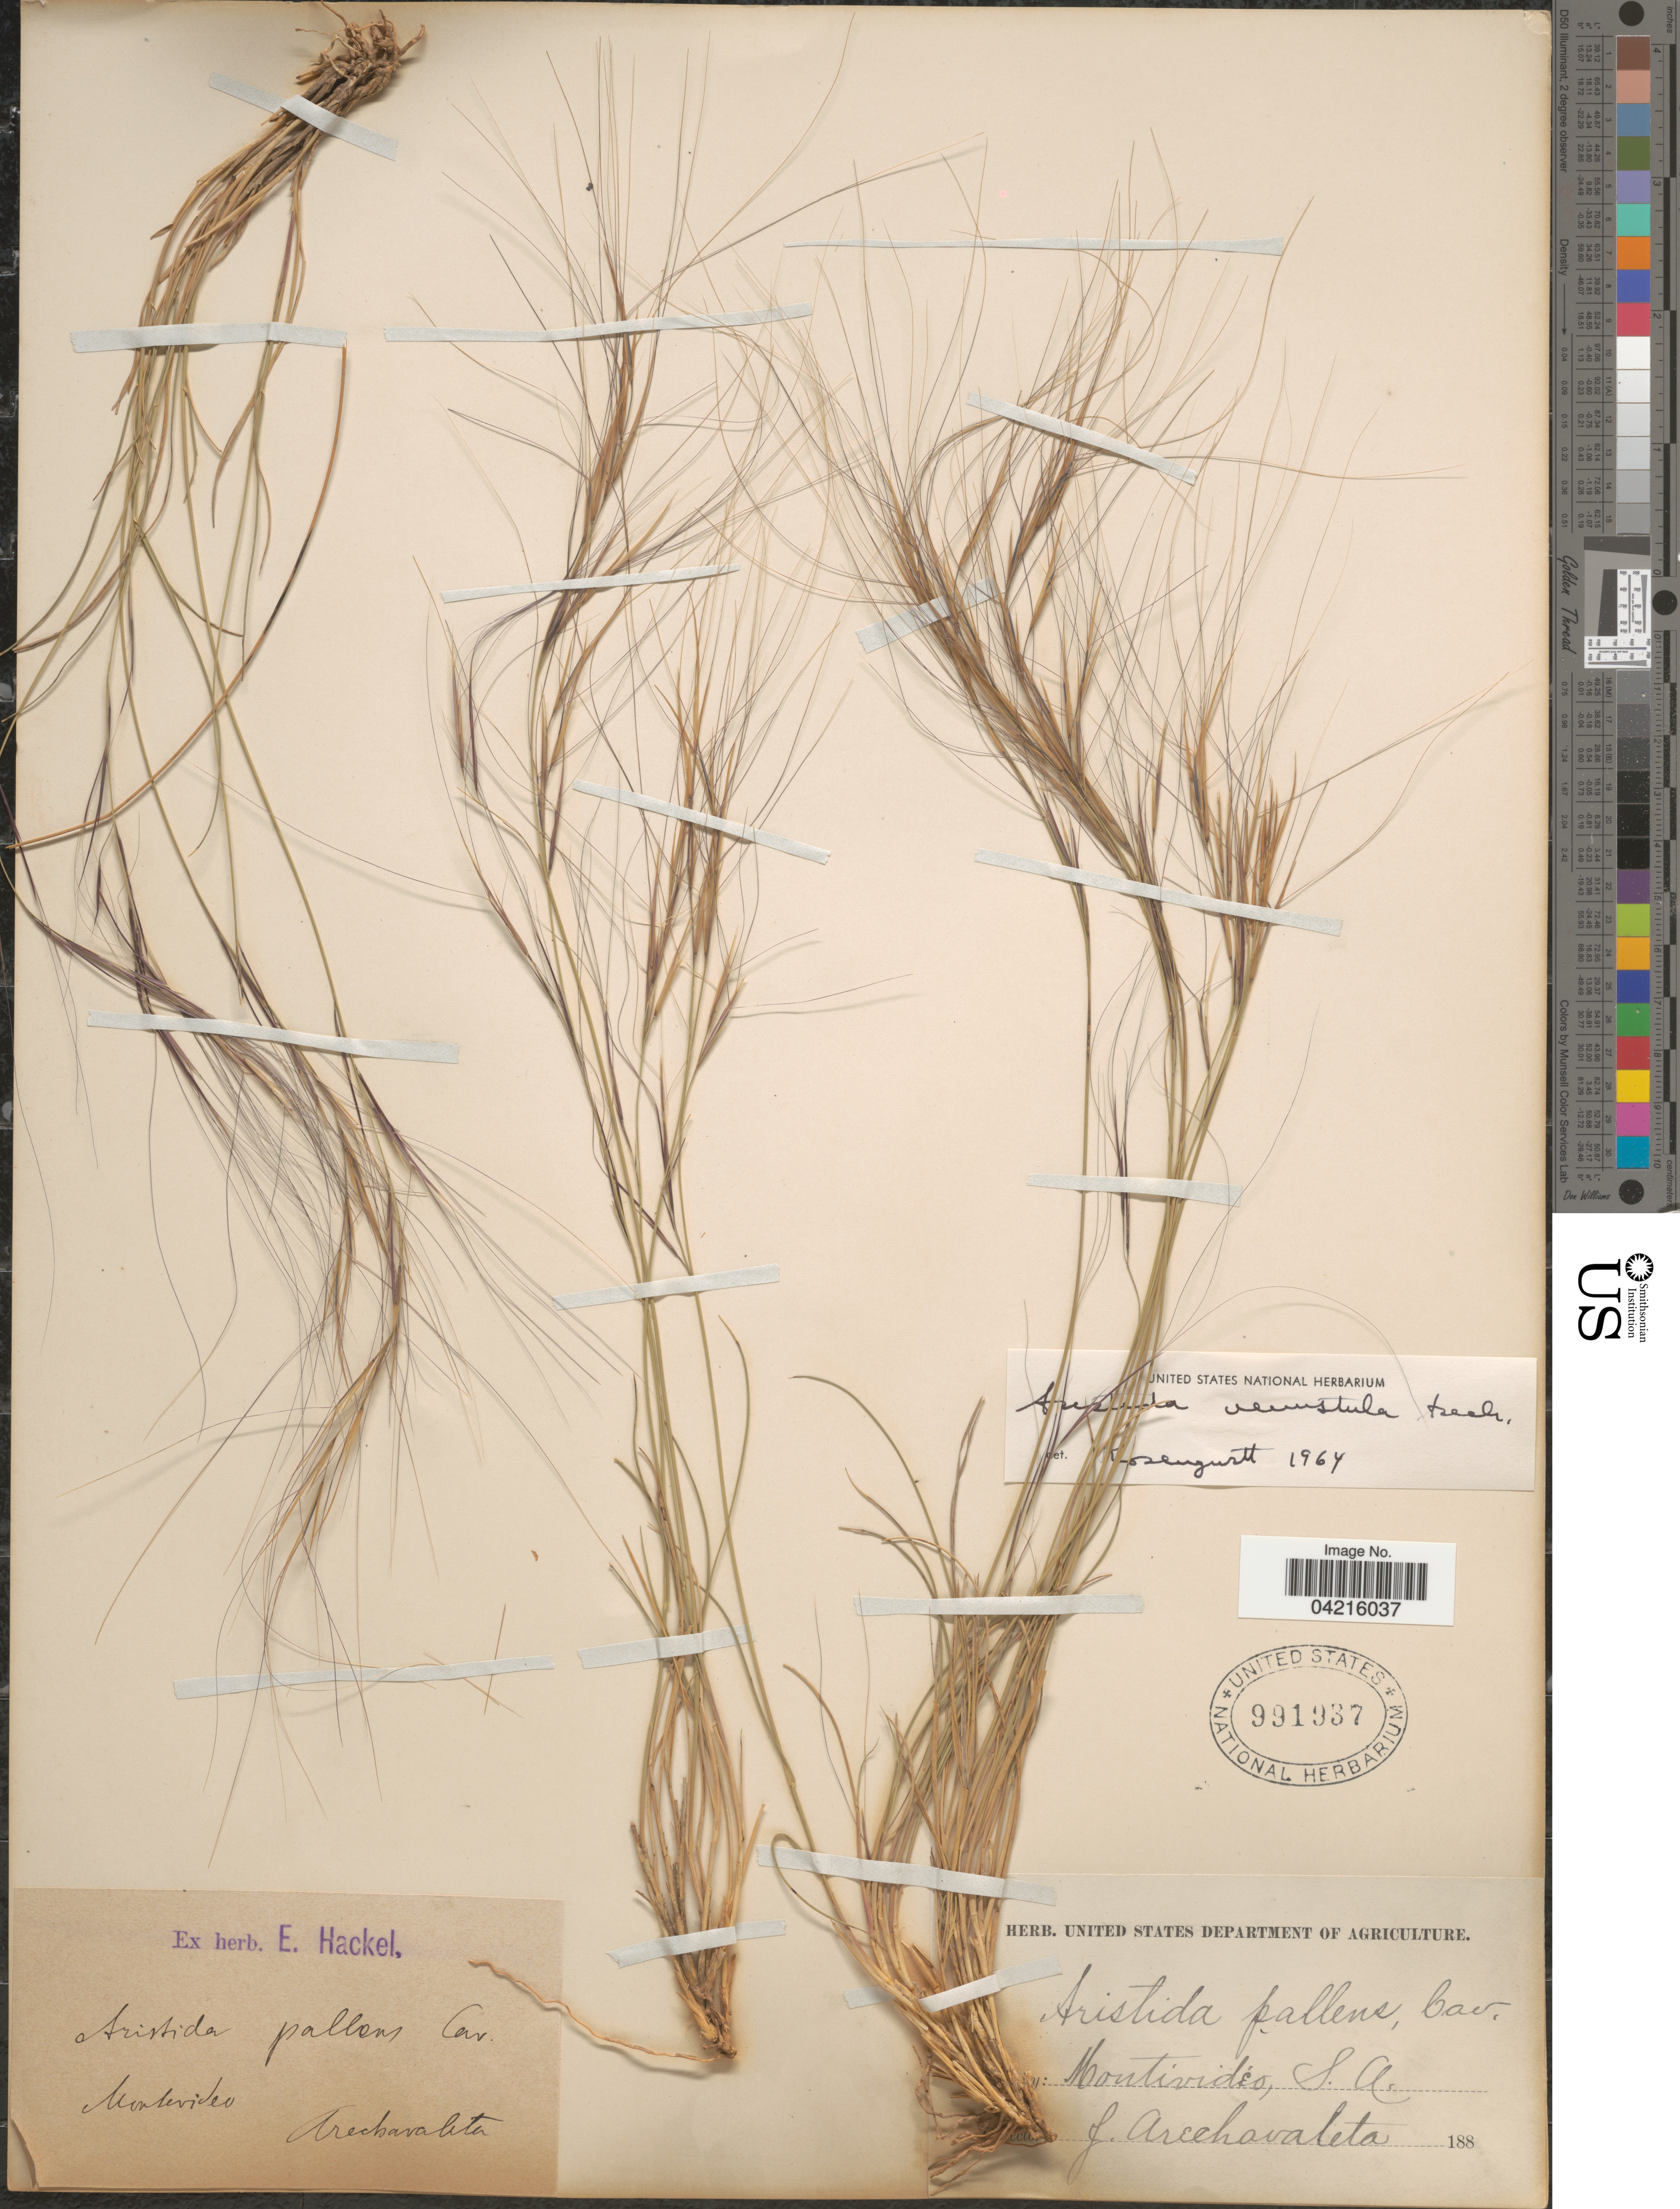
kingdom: Plantae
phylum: Tracheophyta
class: Liliopsida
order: Poales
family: Poaceae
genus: Aristida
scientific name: Aristida venesuelae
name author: Henr.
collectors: J. Arechavaleta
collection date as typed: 188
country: Uruguay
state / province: Montevideo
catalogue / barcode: US 991937